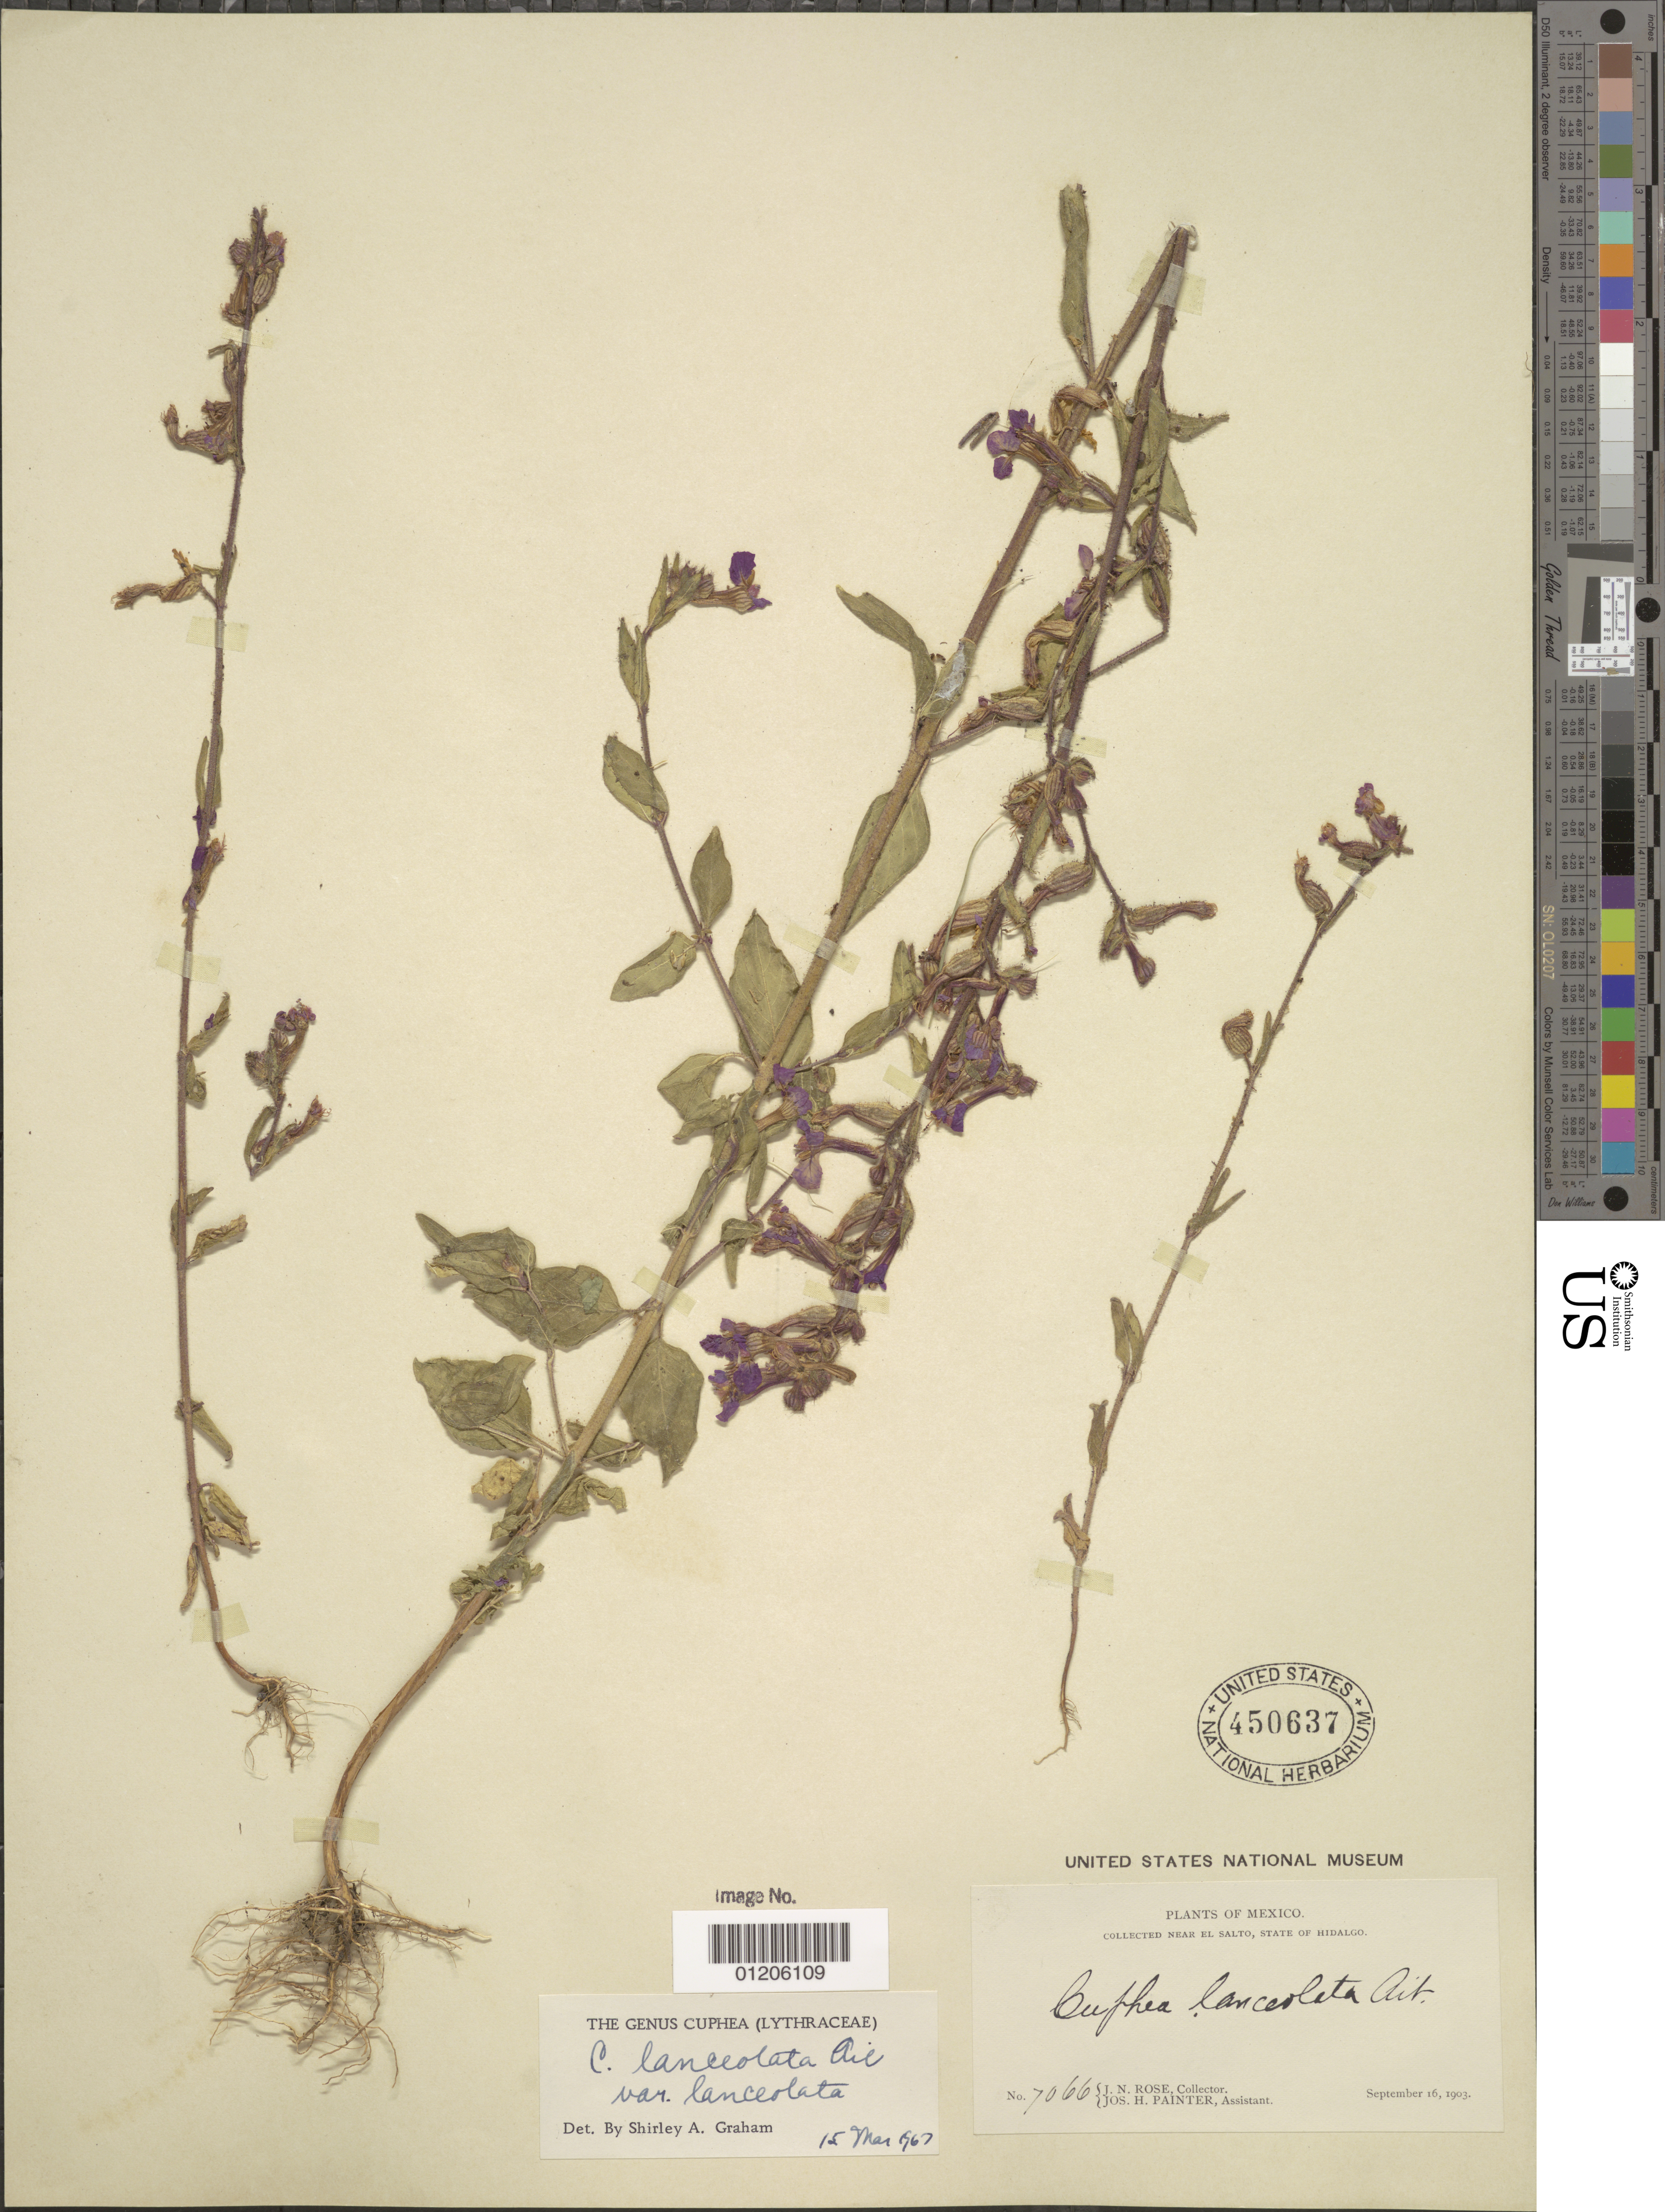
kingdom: Plantae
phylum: Tracheophyta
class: Magnoliopsida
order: Myrtales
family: Lythraceae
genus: Cuphea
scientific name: Cuphea lanceolata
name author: W.T. Aiton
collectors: J. N. Rose & J. H. Painter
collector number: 7066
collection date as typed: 16 Sep 1903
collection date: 1903-09-16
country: Mexico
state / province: Hidalgo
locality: Near El Salto, State of Hidalgo.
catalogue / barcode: US 450637